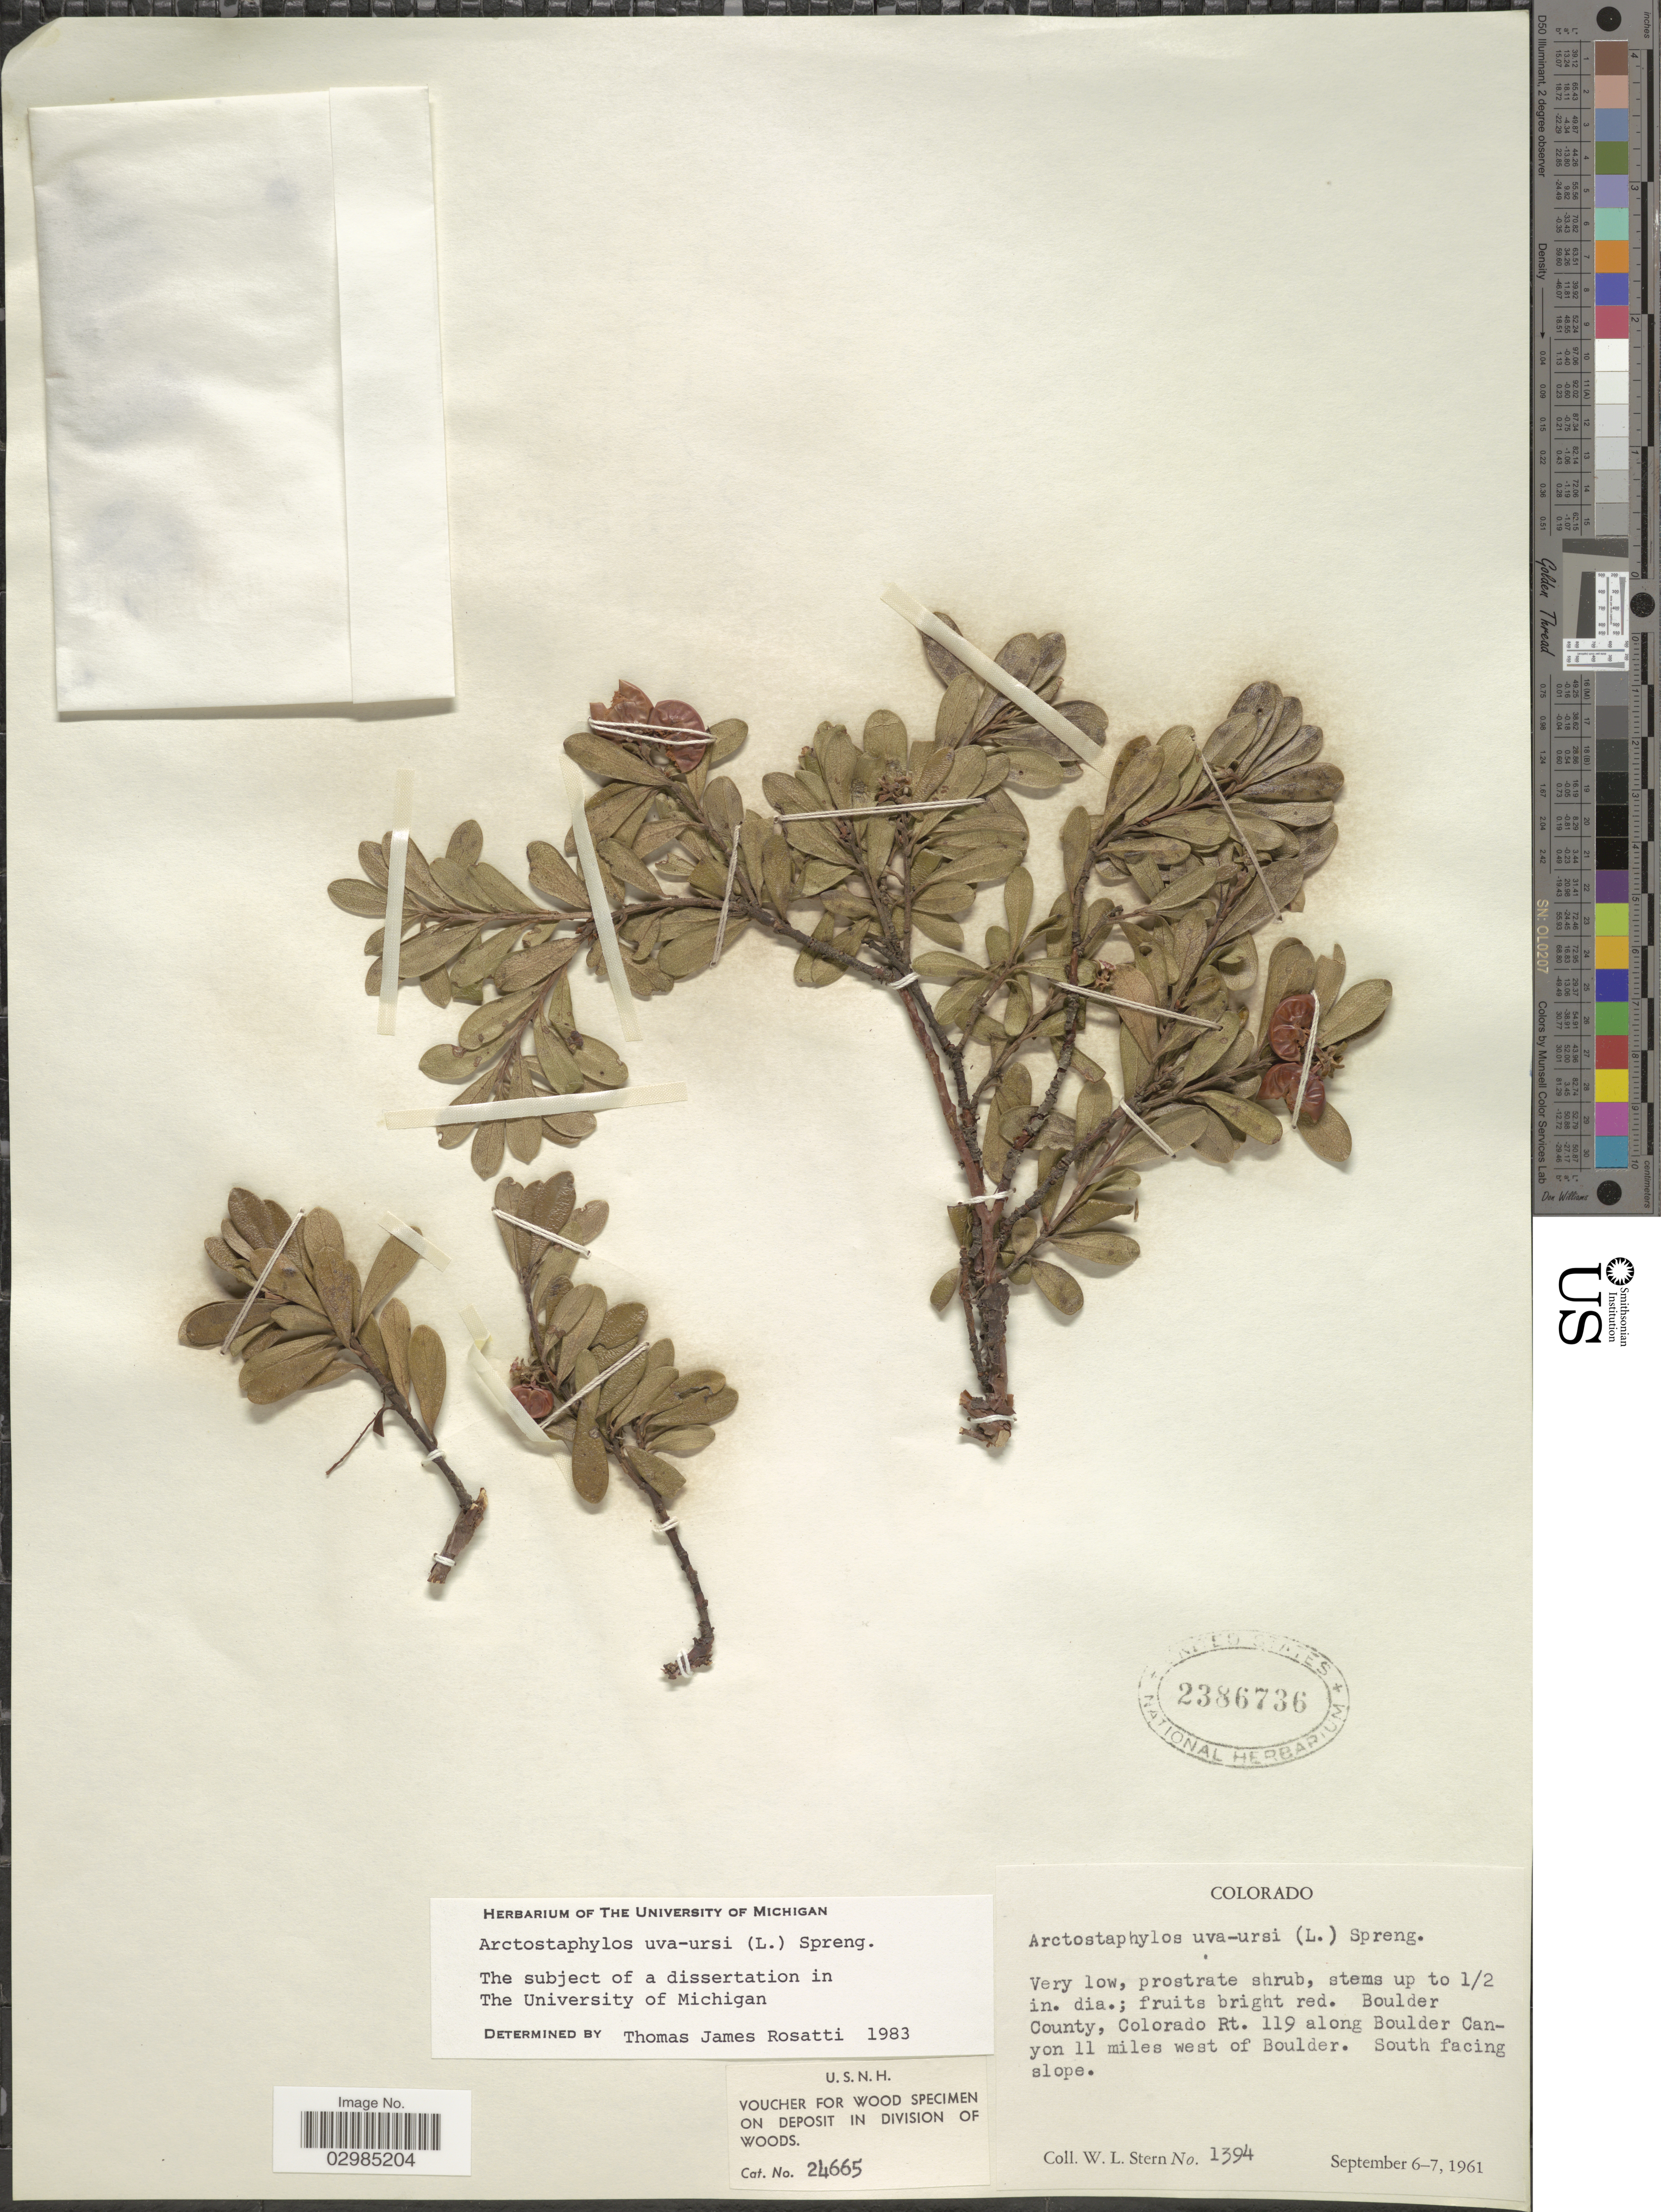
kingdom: Plantae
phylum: Tracheophyta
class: Magnoliopsida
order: Ericales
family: Ericaceae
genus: Arctostaphylos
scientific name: Arctostaphylos uva-ursi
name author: (L.) Spreng.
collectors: W. L. Stern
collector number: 1394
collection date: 1961-09-06/1961-09-07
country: United States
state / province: Colorado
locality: Boulder County, Colorado Rt. 119 along Boulder Canyon 11 miles west of Boulder.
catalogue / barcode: US 2386736